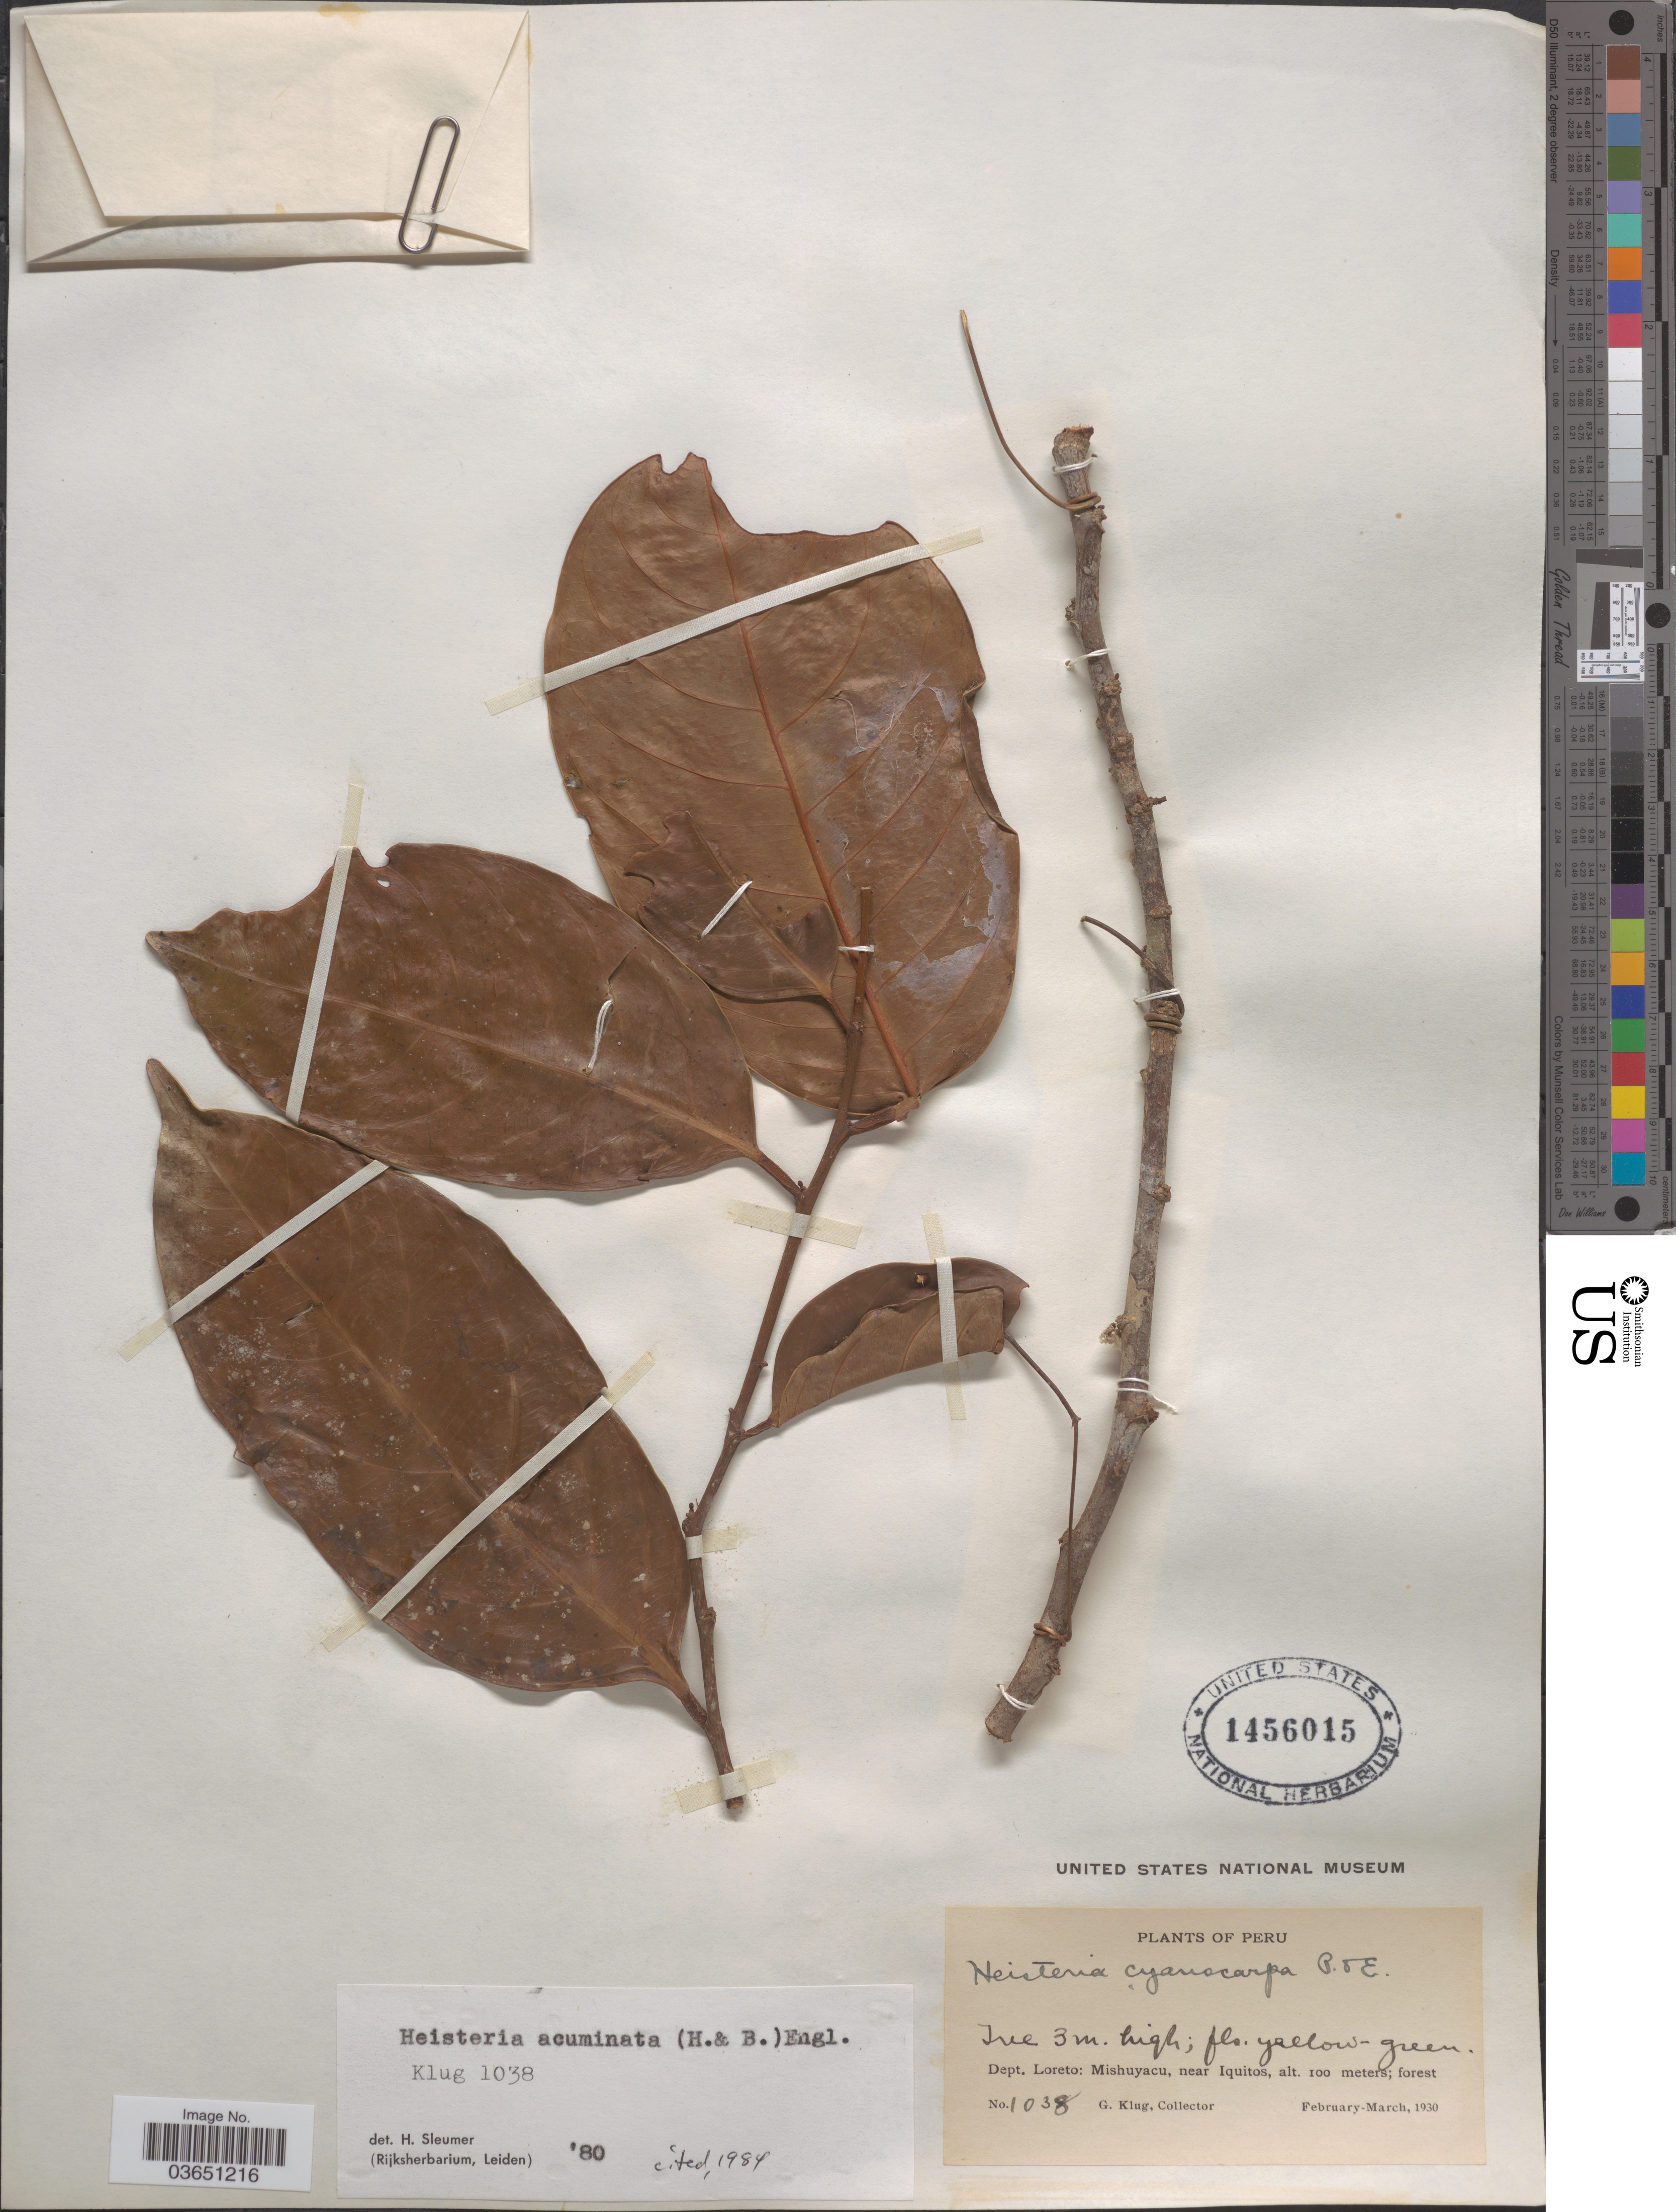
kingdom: Plantae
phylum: Tracheophyta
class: Magnoliopsida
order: Santalales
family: Erythropalaceae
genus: Heisteria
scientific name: Heisteria acuminata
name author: (Humb. & Bonpl.) Engl.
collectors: G. Klug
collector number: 1038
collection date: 1930-02/1930-03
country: Peru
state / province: Loreto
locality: Dept. Loreto: Mishuyacu, near Iquitos.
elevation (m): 100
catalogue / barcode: US 1456015